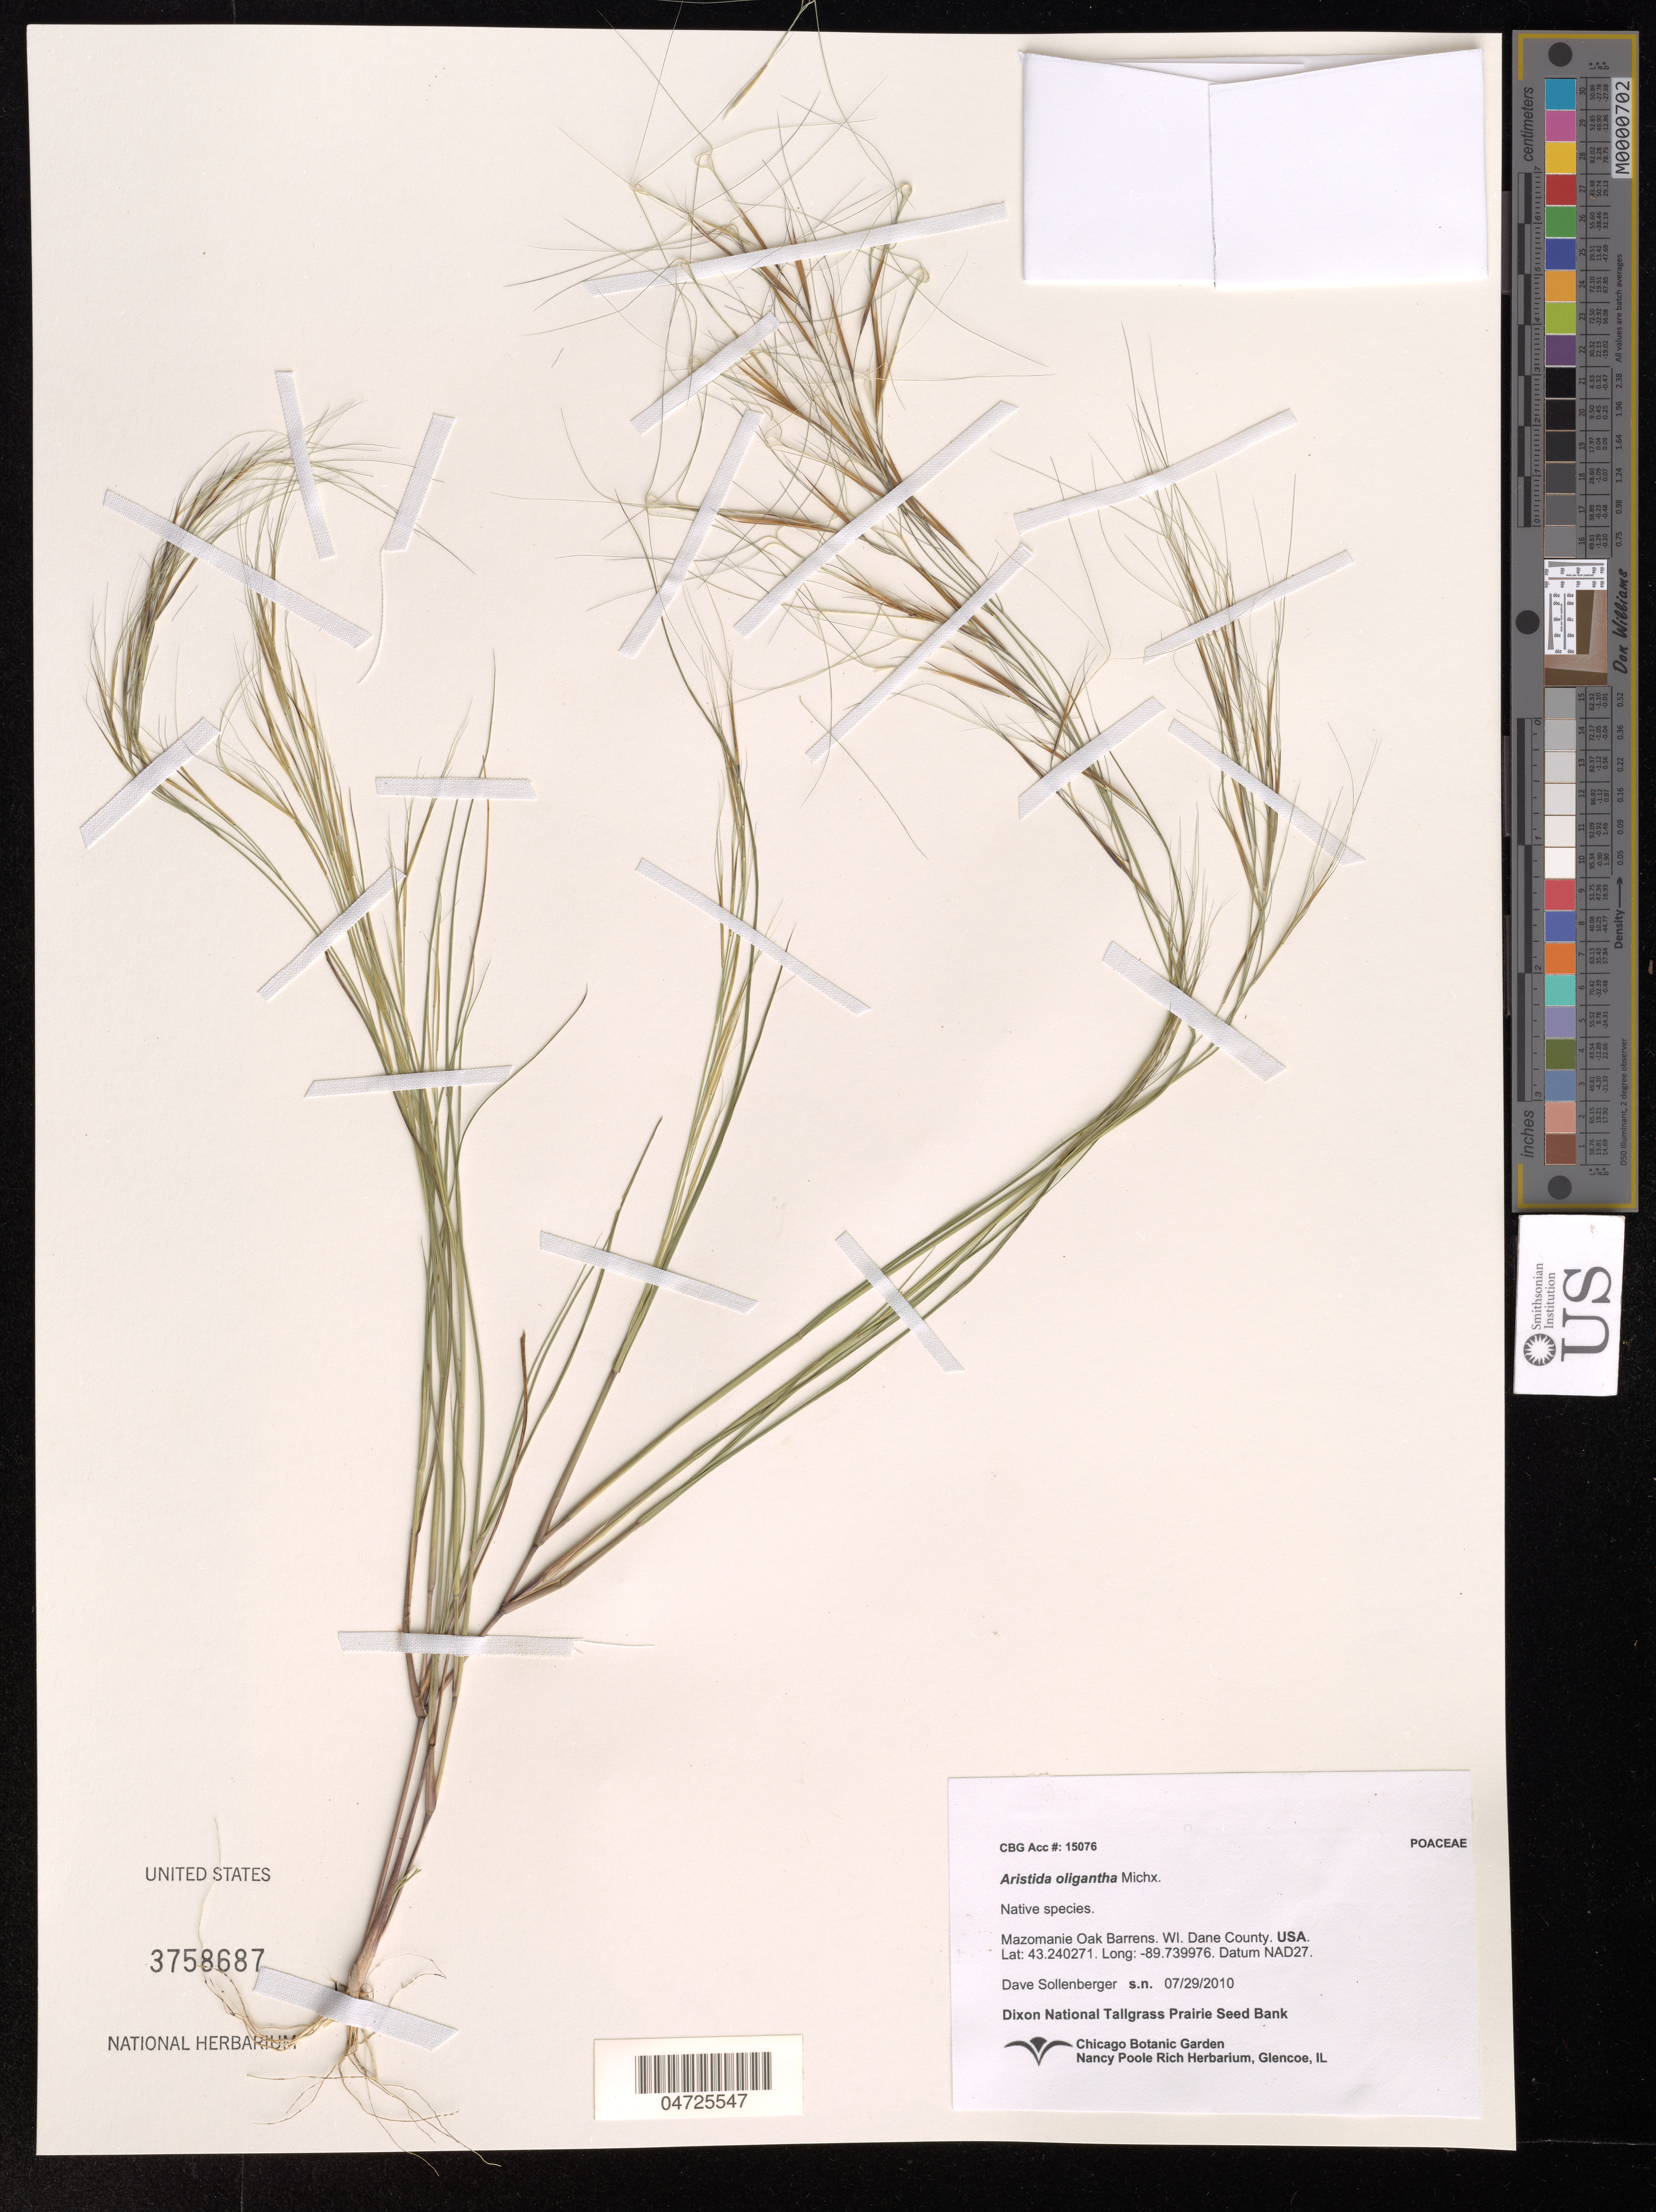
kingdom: Plantae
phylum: Tracheophyta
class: Liliopsida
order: Poales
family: Poaceae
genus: Aristida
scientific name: Aristida oligantha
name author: Michx.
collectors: D. Sollenberger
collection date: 2010-07-29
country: United States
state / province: Wisconsin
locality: Mazomanie Oak Barrens. Dane County. Datum NAD27.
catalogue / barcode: US 3758687